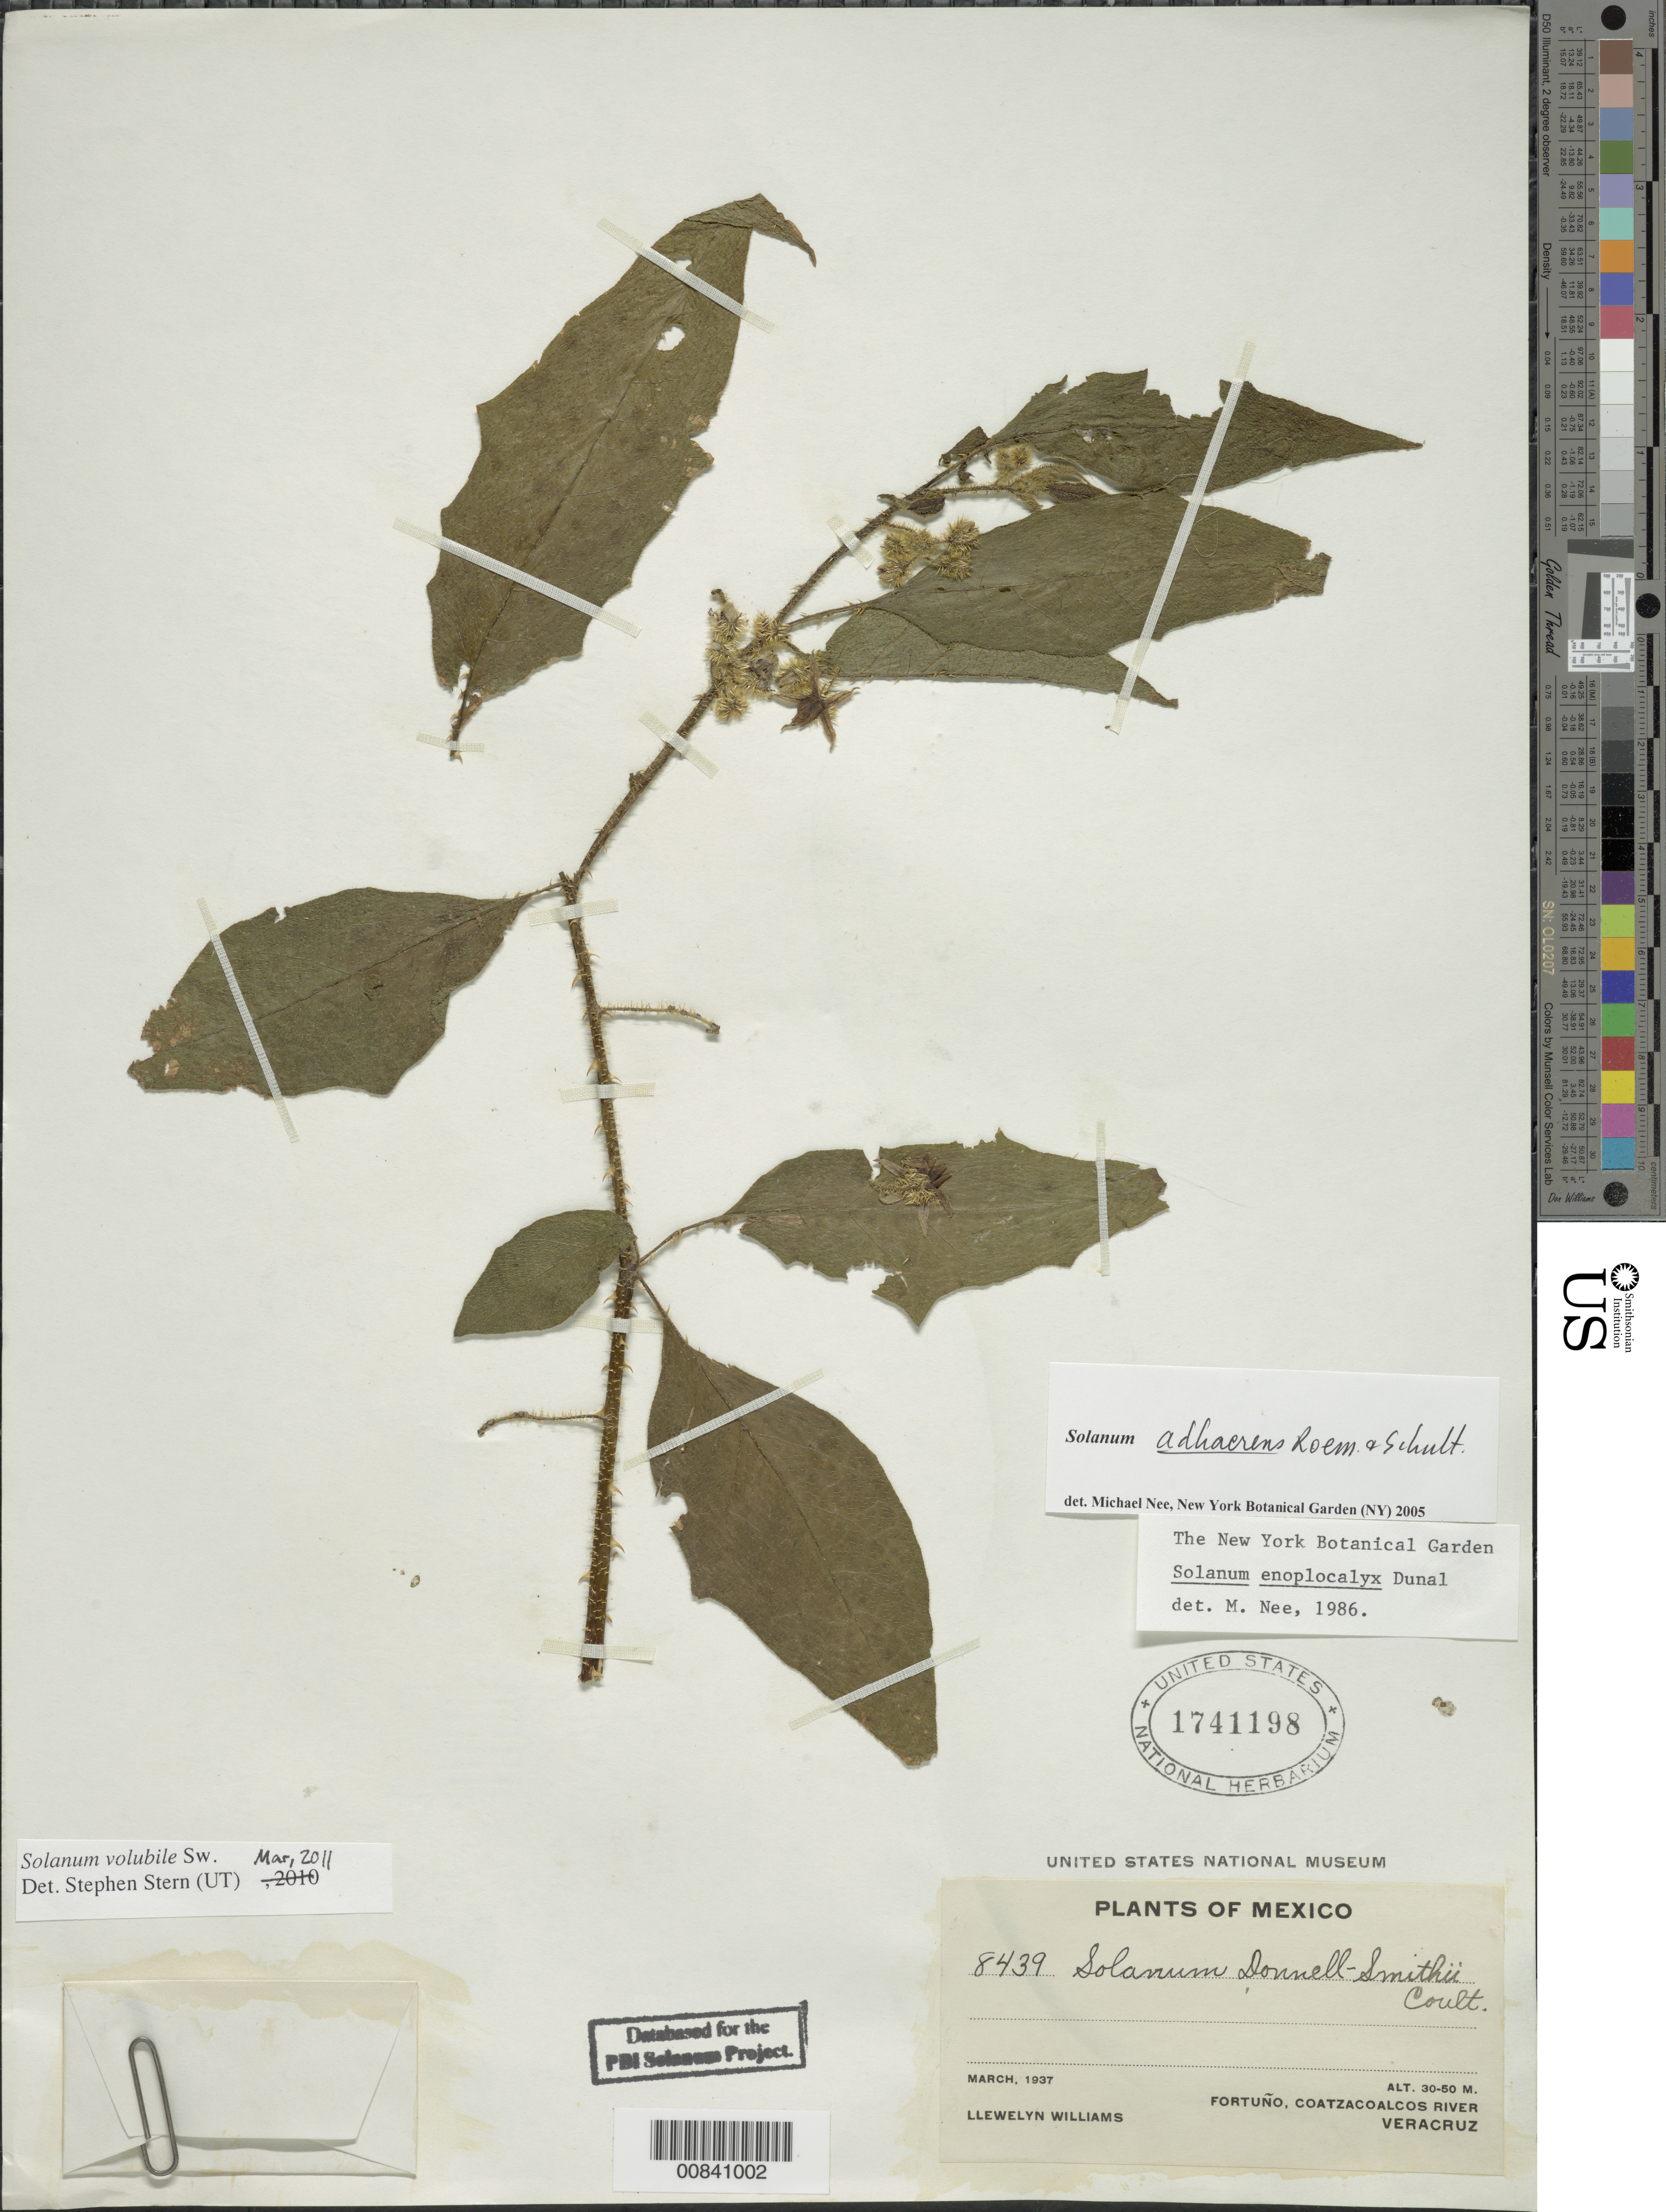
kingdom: Plantae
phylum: Tracheophyta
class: Magnoliopsida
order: Solanales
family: Solanaceae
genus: Solanum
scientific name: Solanum adhaerens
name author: Roem. & Schult.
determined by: Nee, Michael H.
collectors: L. Williams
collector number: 8439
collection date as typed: Mar 1937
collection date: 1937-03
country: Mexico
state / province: Veracruz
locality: Fortuño, Coatzacoalcos River.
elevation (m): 30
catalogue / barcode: US 1741198